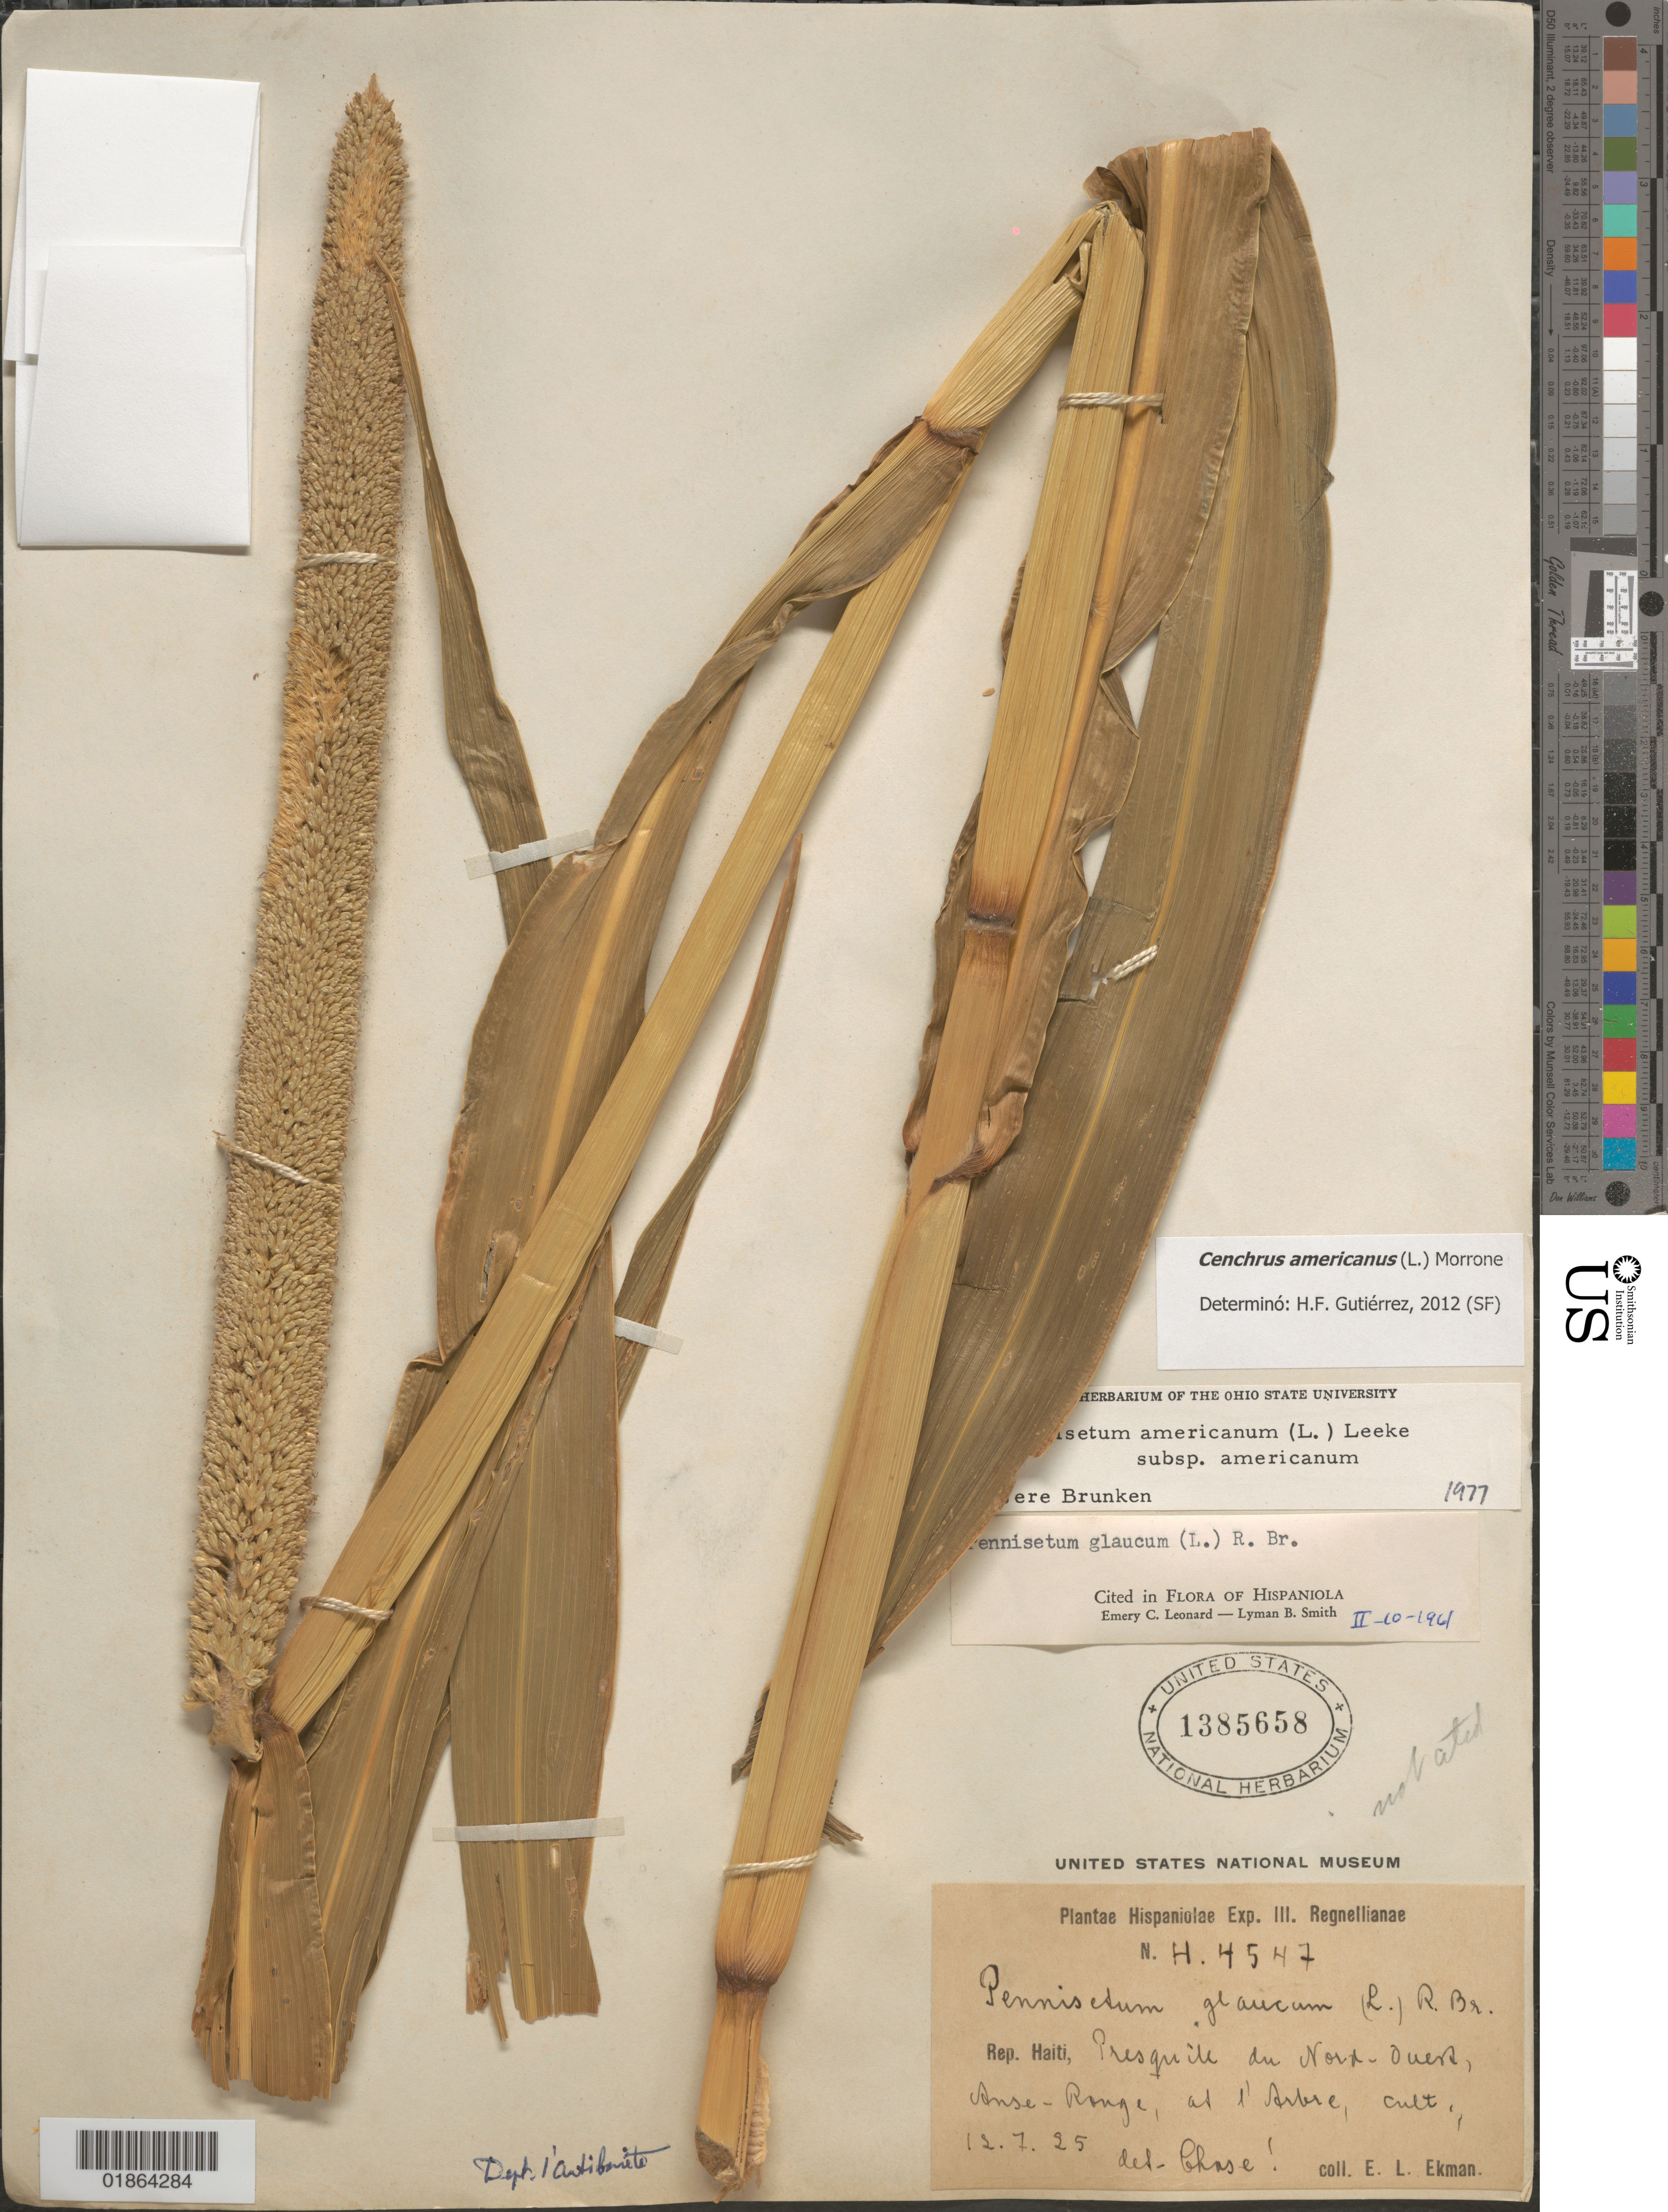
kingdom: Plantae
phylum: Tracheophyta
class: Liliopsida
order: Poales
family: Poaceae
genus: Cenchrus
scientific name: Cenchrus americanus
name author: (L.) Morrone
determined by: Gutiérrez, H. F.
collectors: E. L. Ekman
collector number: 4547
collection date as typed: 12. 7. 25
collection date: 1925-07-12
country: Haiti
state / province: Artibonite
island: Hispaniola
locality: Presquile du Nord-Ouest, Anse-Range, at l'Arbre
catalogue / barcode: US 1385658